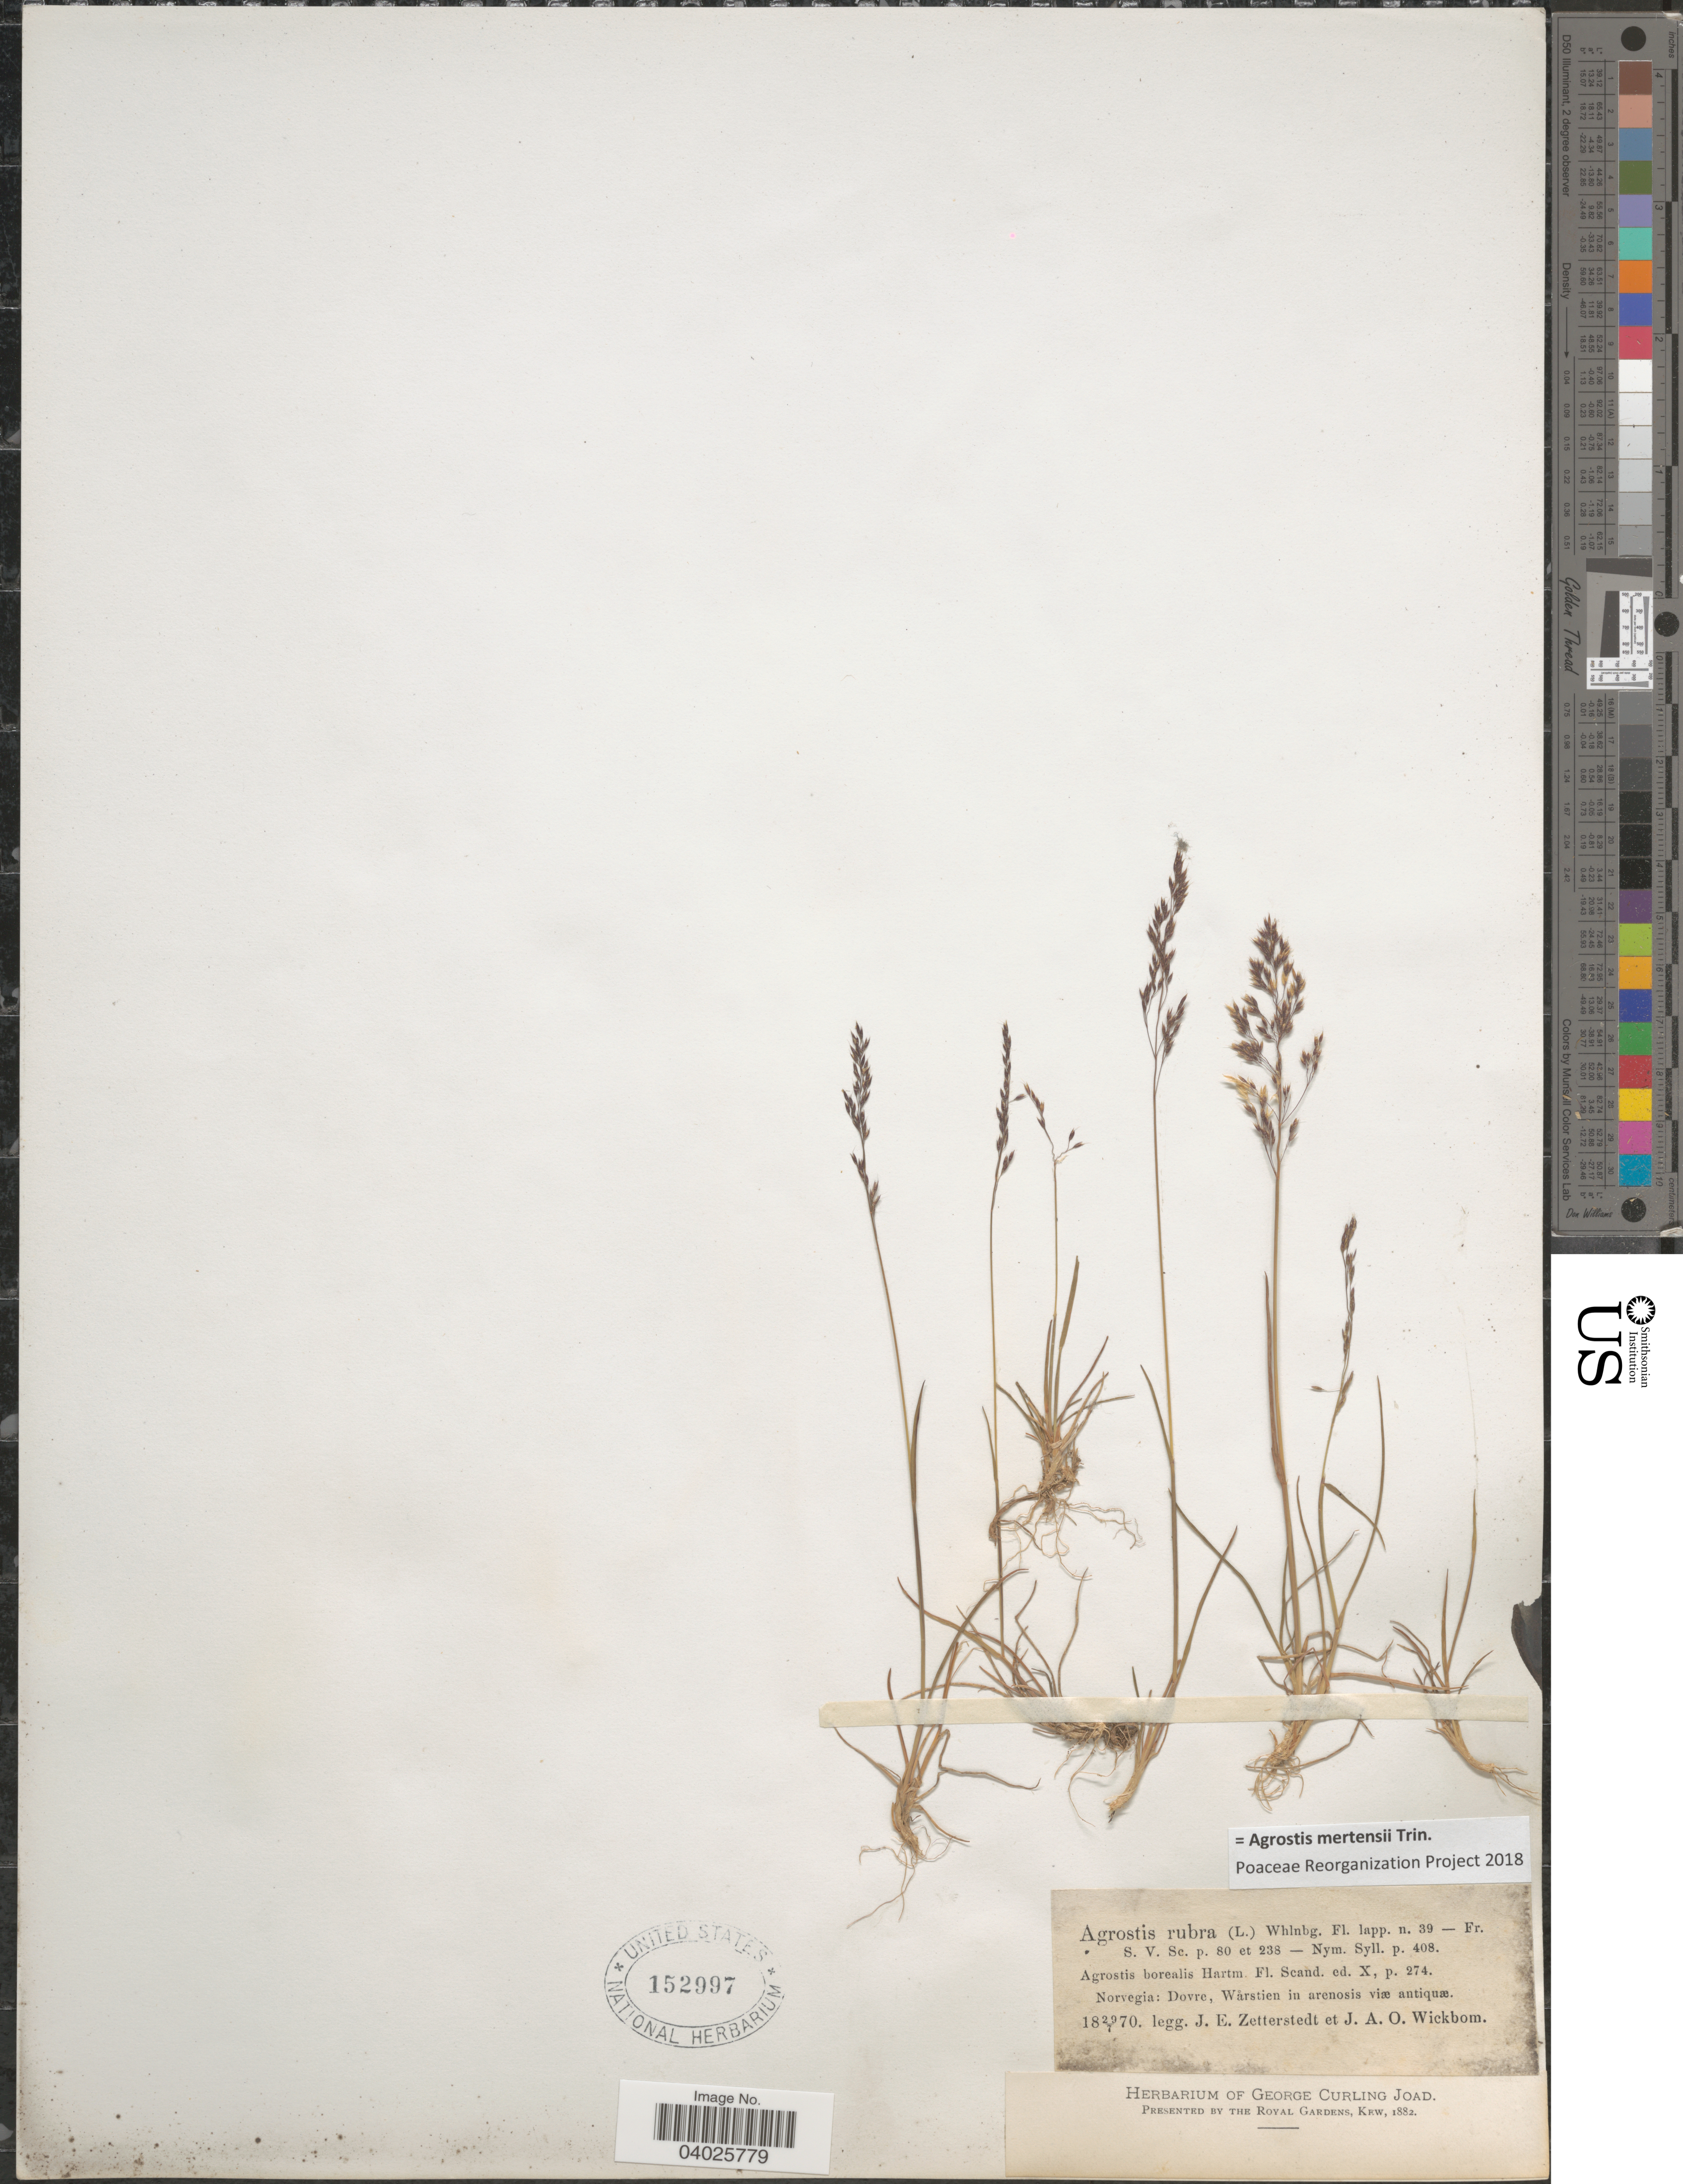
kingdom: Plantae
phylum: Tracheophyta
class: Liliopsida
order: Poales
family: Poaceae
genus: Agrostis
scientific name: Agrostis mertensii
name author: Trin.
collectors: J.E. Zetterstedt & J. Wickbom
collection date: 1870-07-29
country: Norway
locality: Norvegia: Dovre, Wårstien in arenosis viæ antiquæ.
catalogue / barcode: US 152997